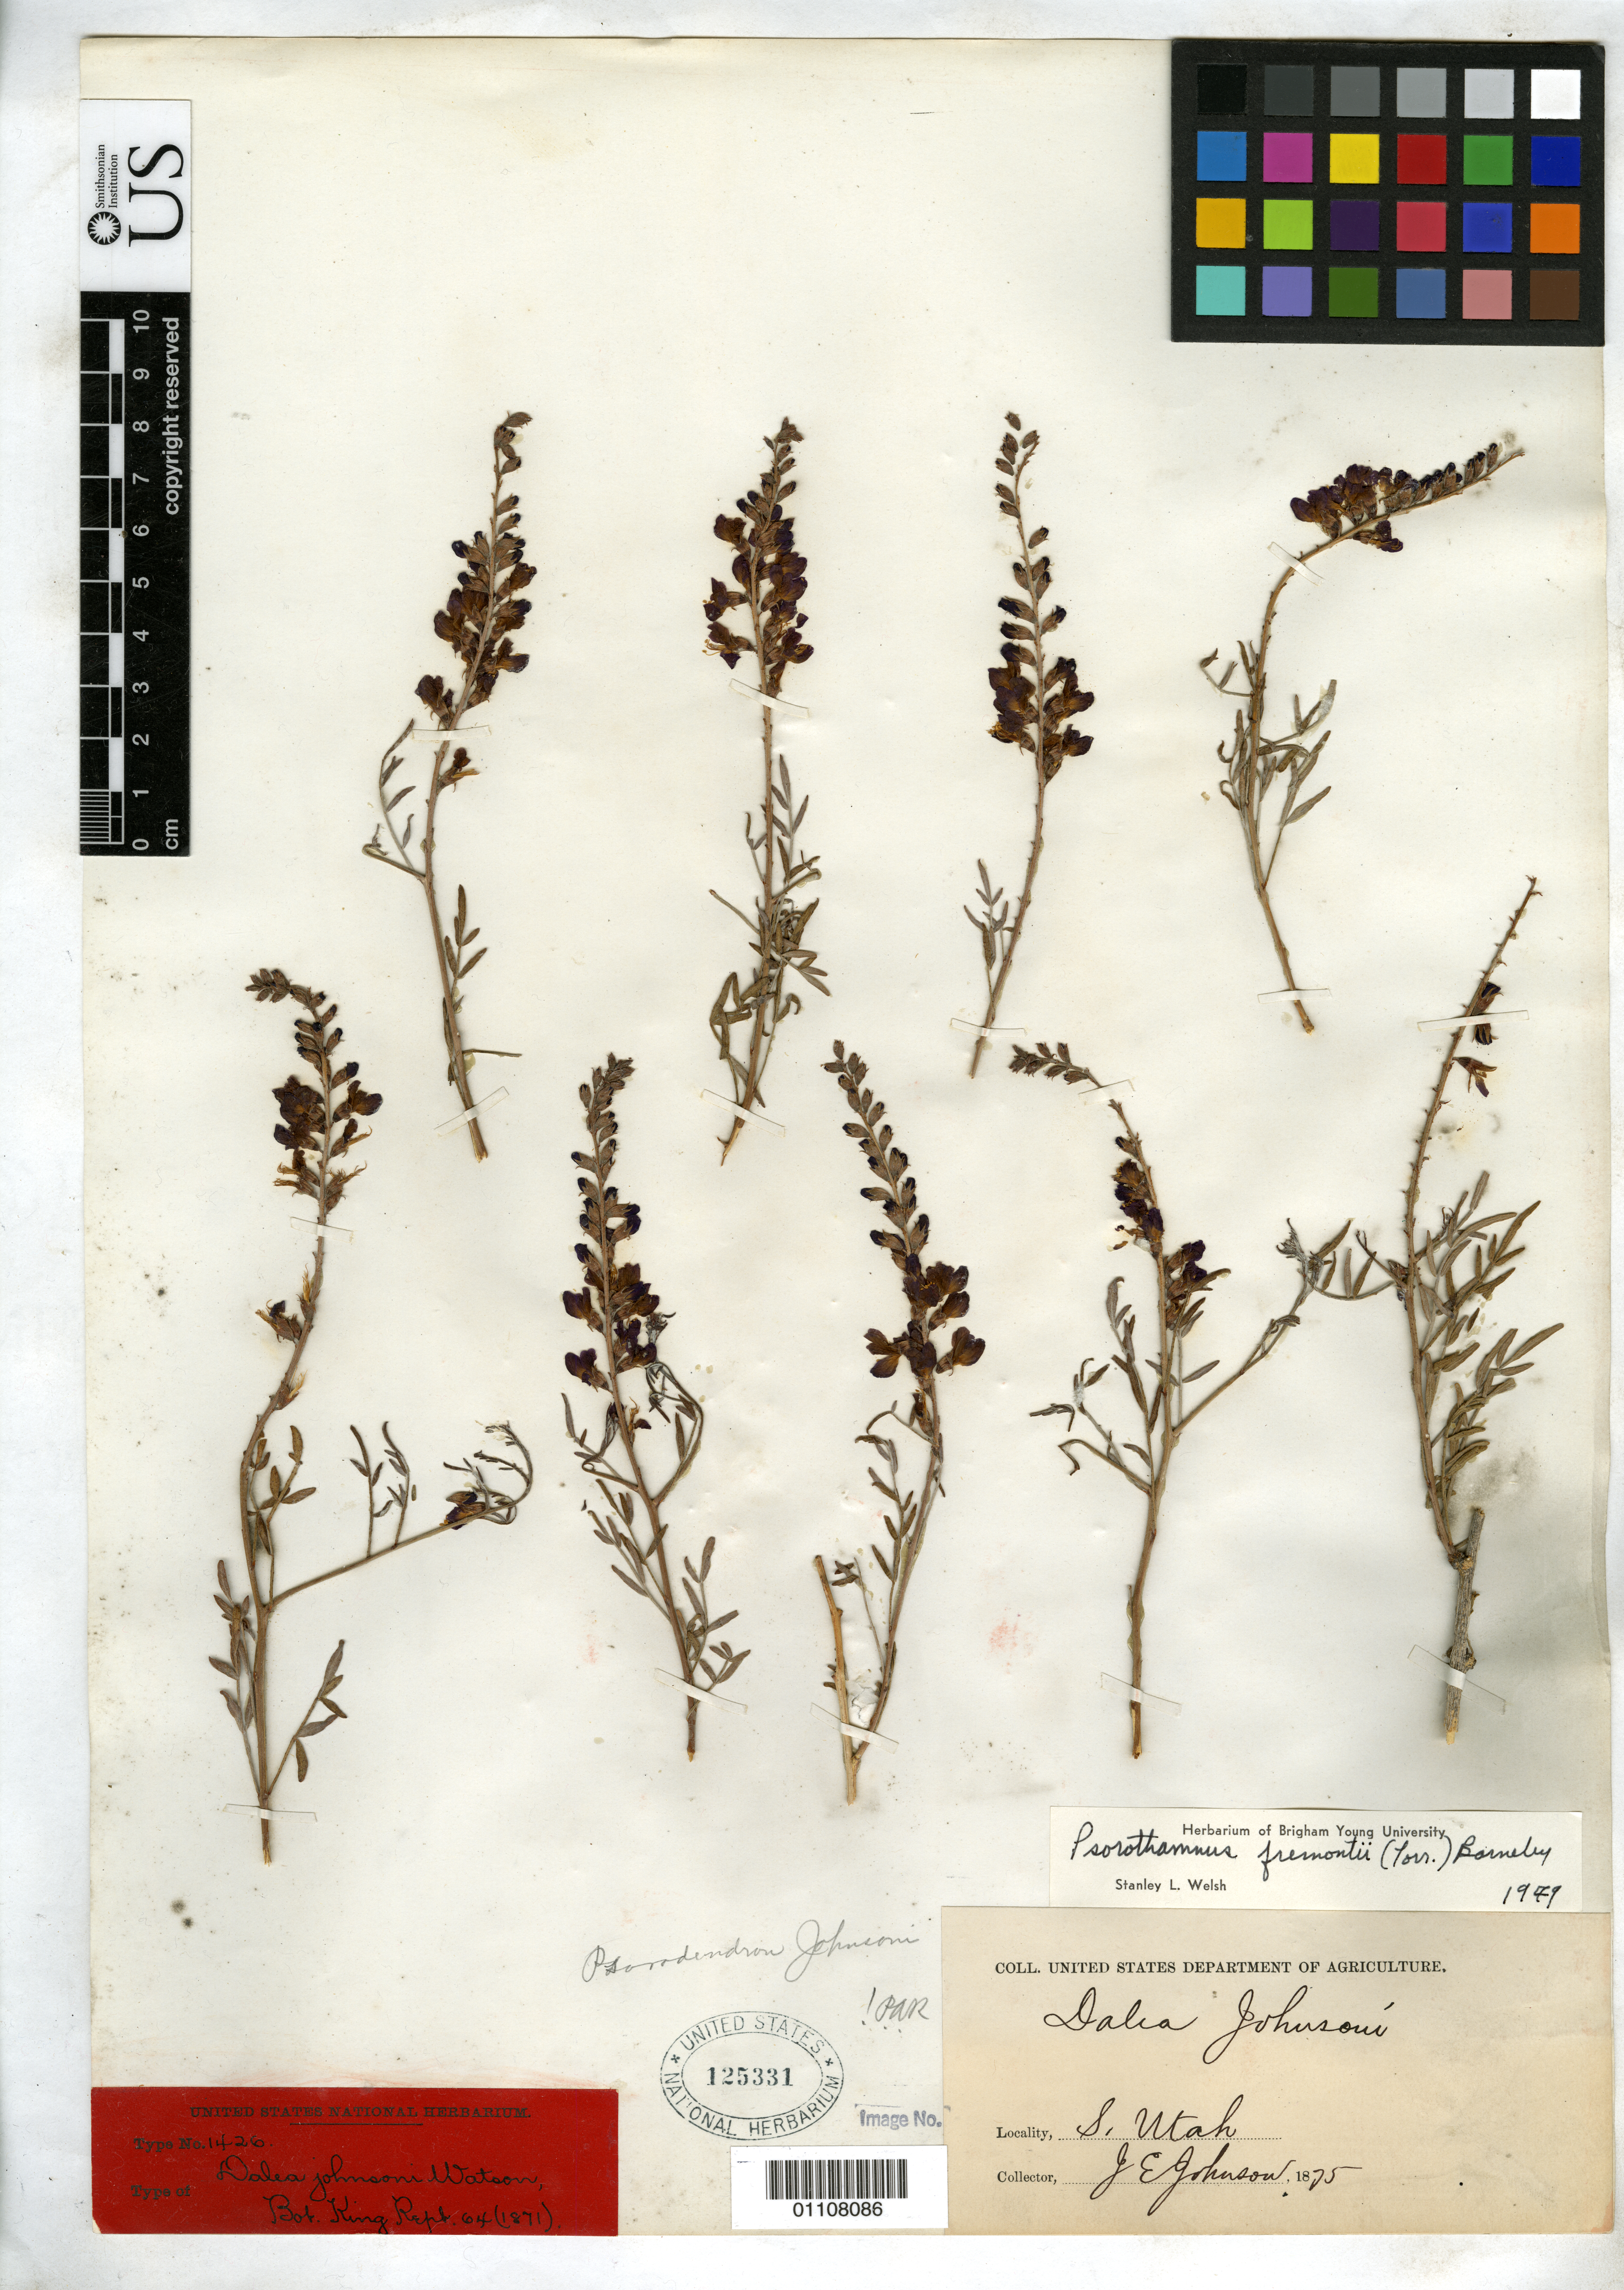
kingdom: Plantae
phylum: Tracheophyta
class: Magnoliopsida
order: Fabales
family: Fabaceae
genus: Dalea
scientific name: Dalea johnsonii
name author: S. Watson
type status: Possible Type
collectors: J. E. Johnson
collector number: s .n.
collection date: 1875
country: United States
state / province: Utah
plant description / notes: Dubiously type material; label bears collection date of 1875, but name was published in 1871.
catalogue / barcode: US 125331